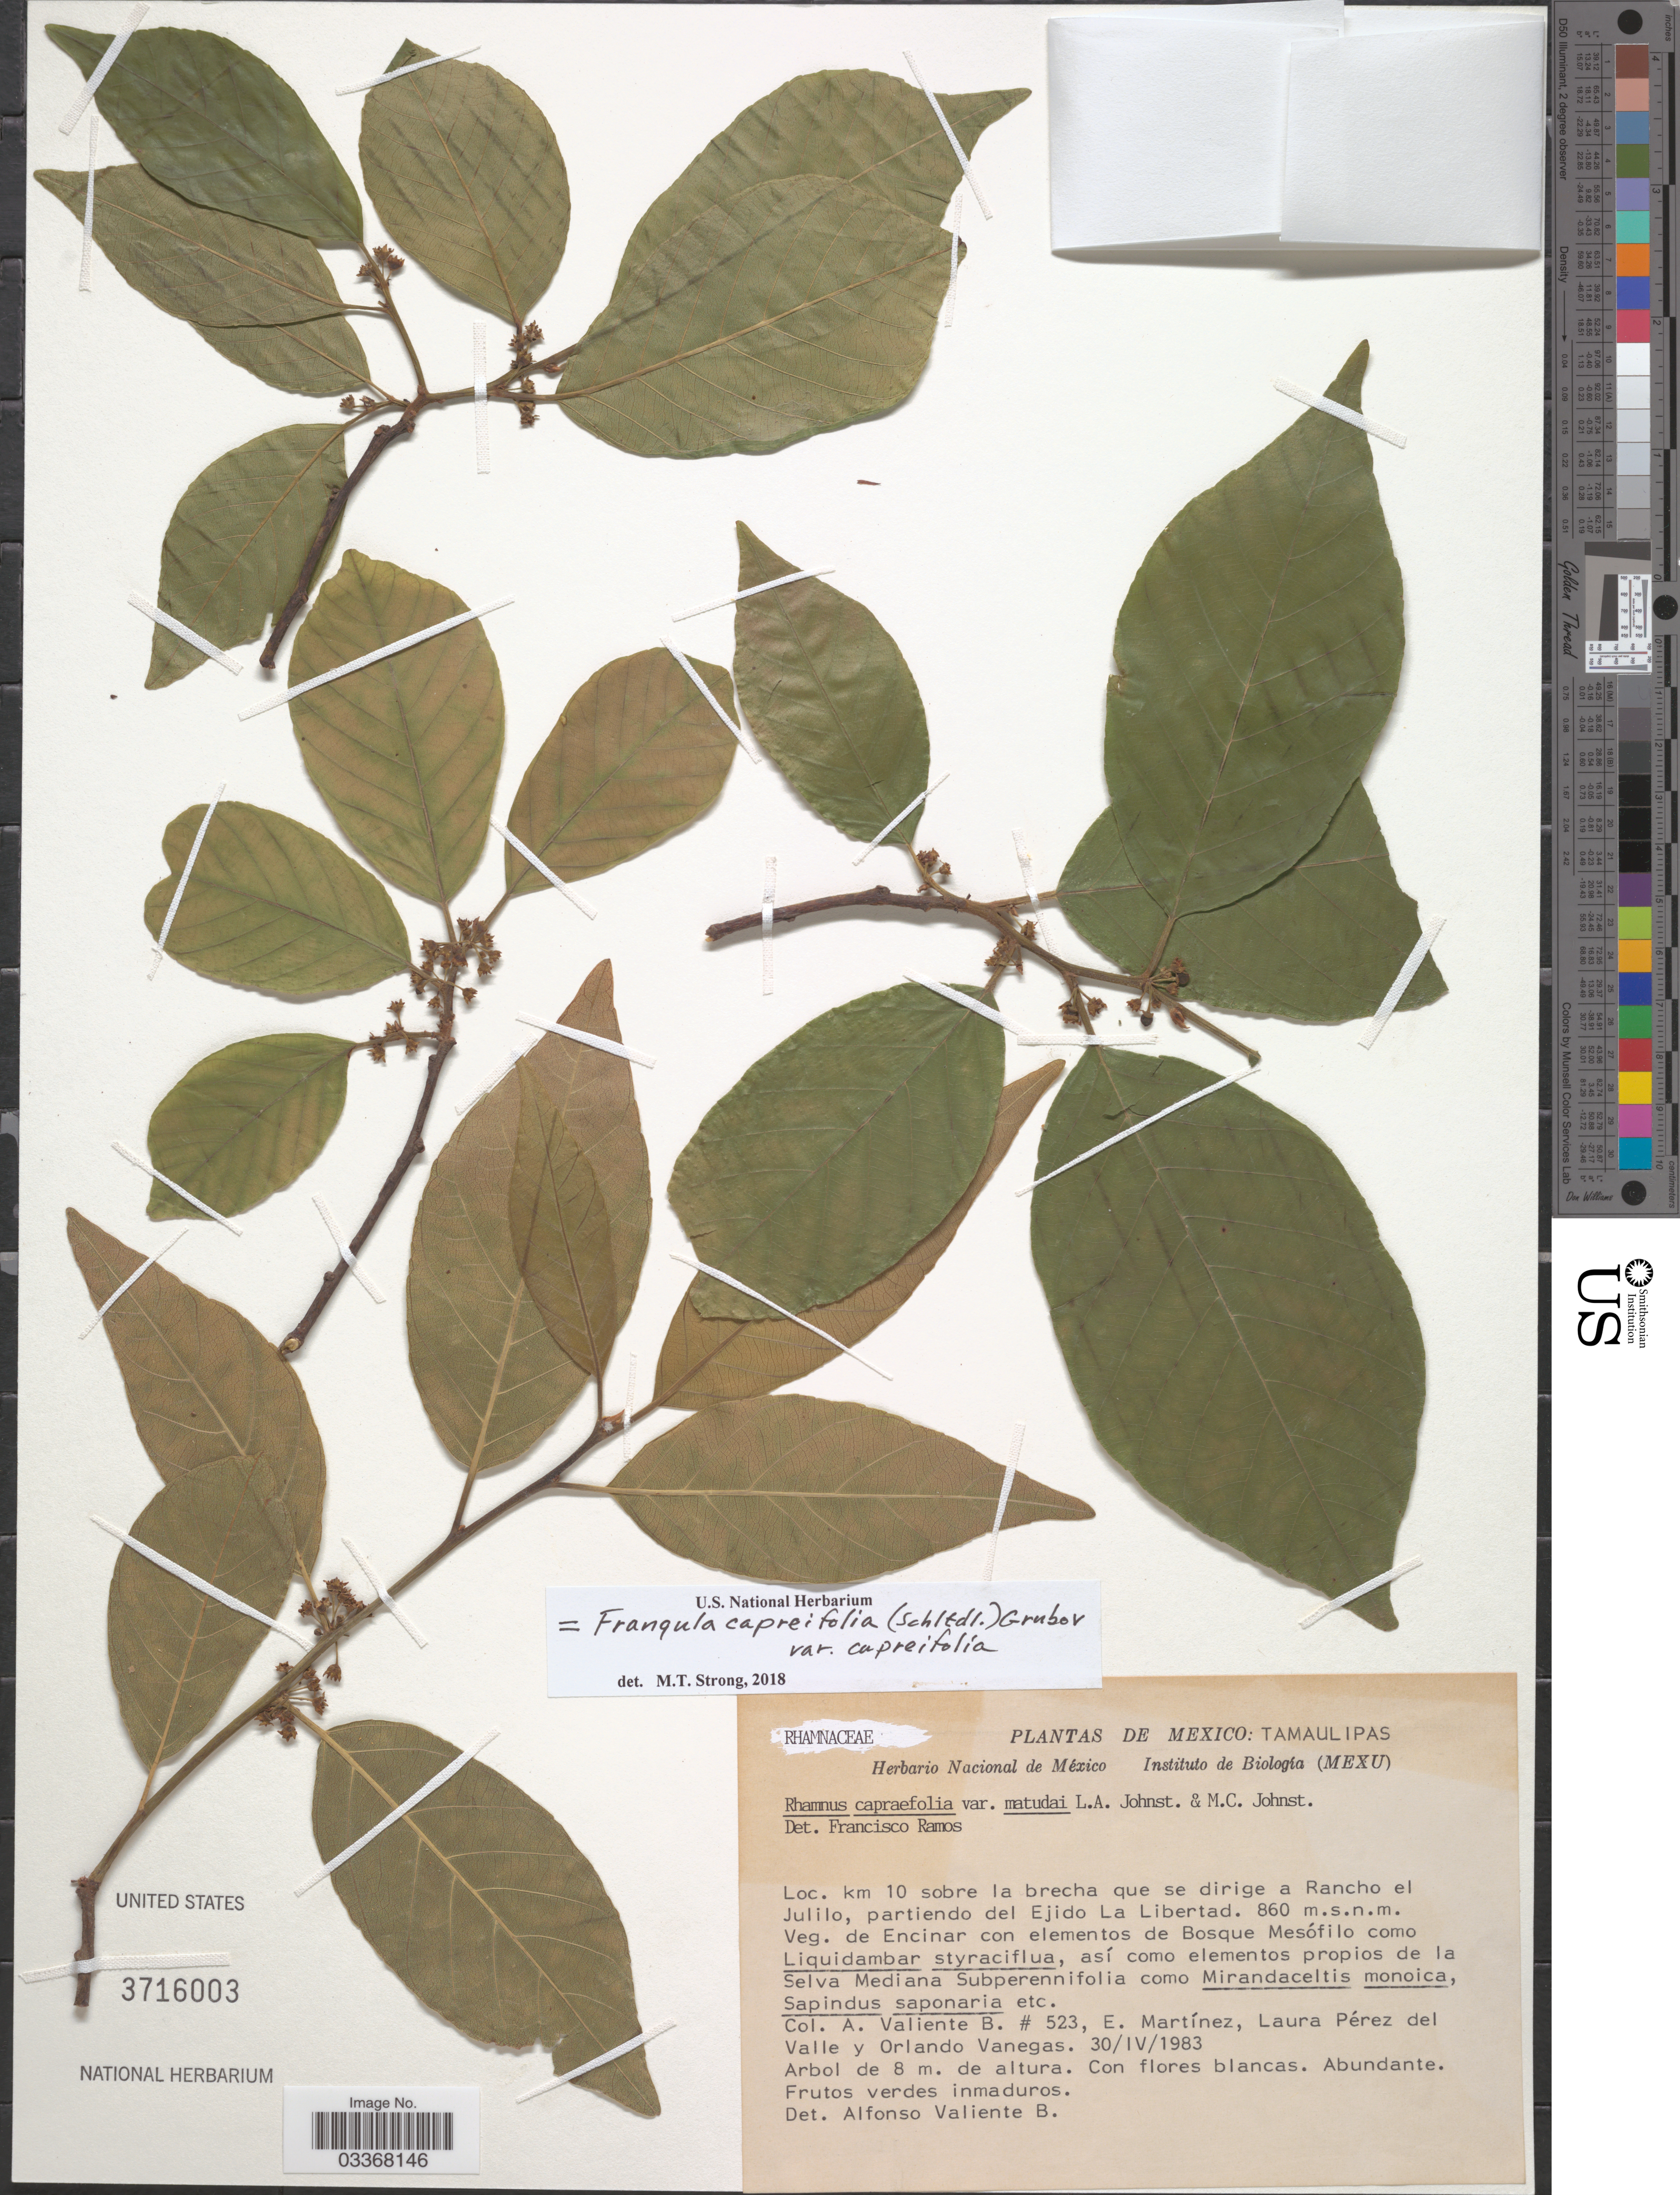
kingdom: Plantae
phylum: Tracheophyta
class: Magnoliopsida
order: Rosales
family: Rhamnaceae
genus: Frangula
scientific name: Frangula capreifolia var. capreifolia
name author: (Schltdl.) Grubov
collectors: A. Valiente B., E. Martínez, L. Pérez del Valle & O. Vanegas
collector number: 523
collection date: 1983-04-30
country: Mexico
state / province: Tamaulipas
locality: Km 10 sobre la brecha que se dirige a Rancho el Julilo, partiendo del Ejido La Libertad.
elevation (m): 860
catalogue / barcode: US 3716003